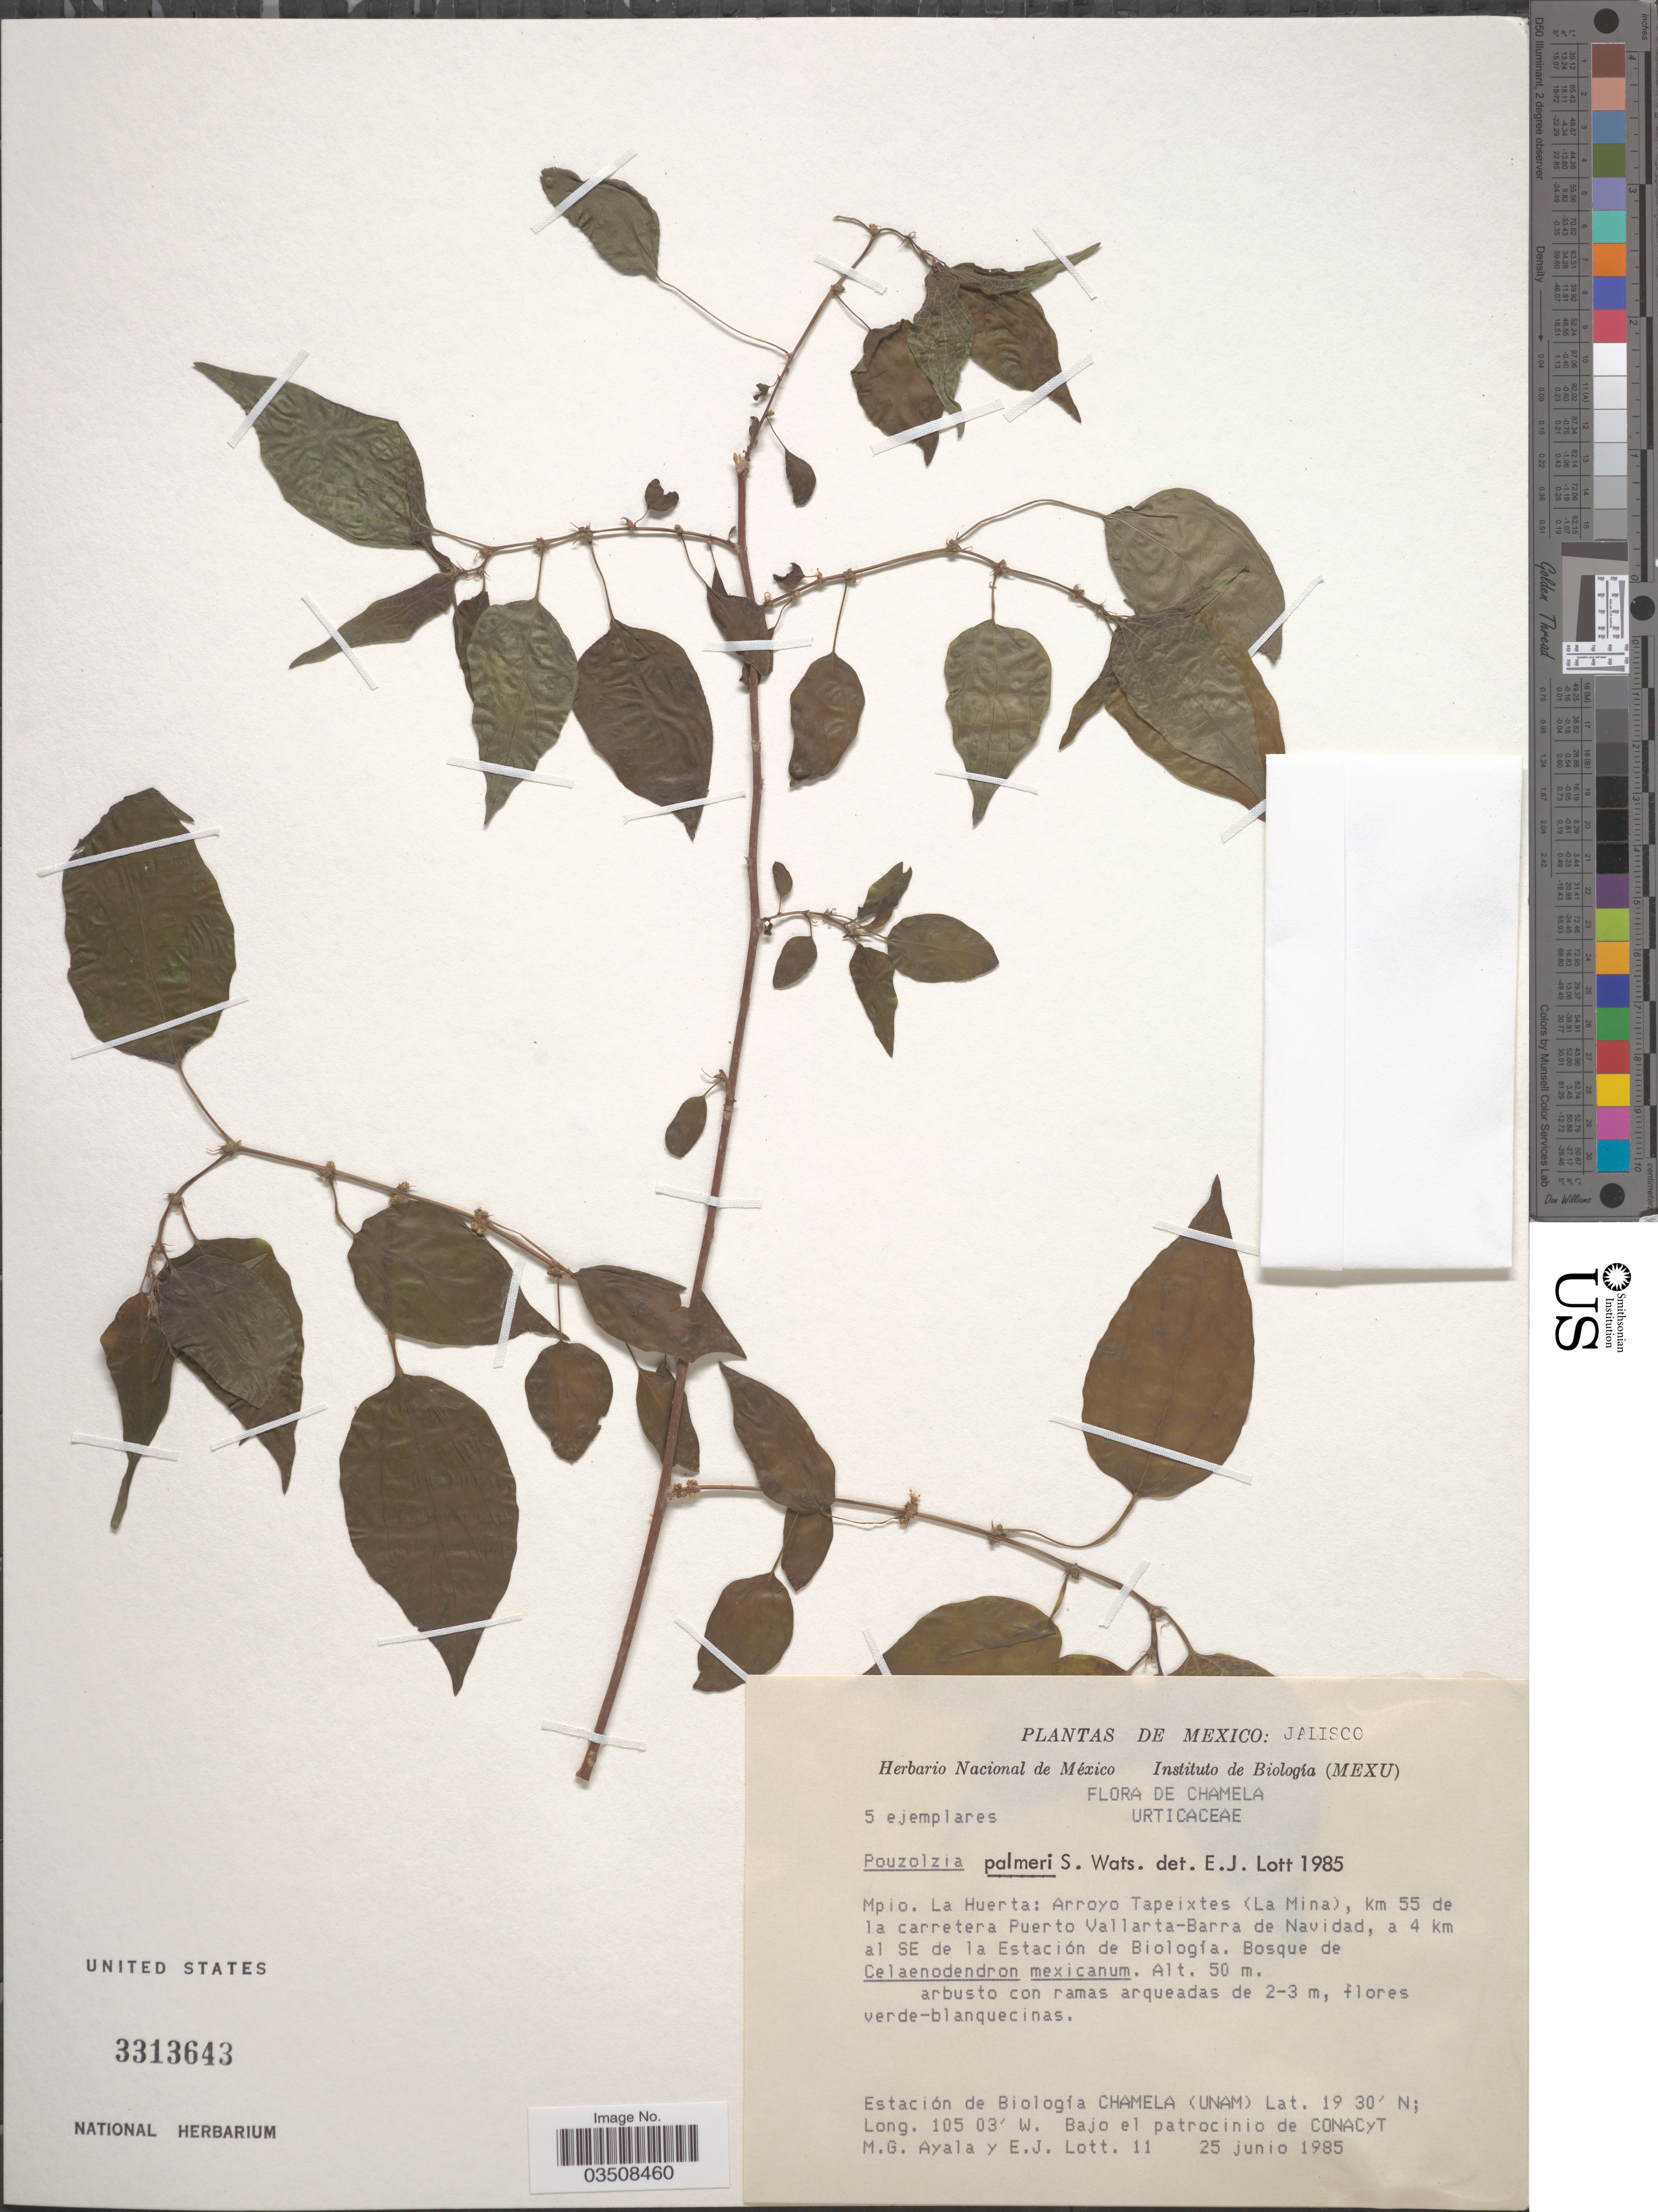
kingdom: Plantae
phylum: Tracheophyta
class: Magnoliopsida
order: Rosales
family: Urticaceae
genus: Pouzolzia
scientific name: Pouzolzia palmeri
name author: S. Watson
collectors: M. G. Ayala & E. Lott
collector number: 11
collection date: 1985-06-25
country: Mexico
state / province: Jalisco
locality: Chamela. Mpio. La Huerta: Arroyo Tapeixtes (La Mina), km 55 de la carretera Puerto Vallarta-Barra de Navidad, a 4 km al SE de la Estación de Biología.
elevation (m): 50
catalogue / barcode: US 3313643